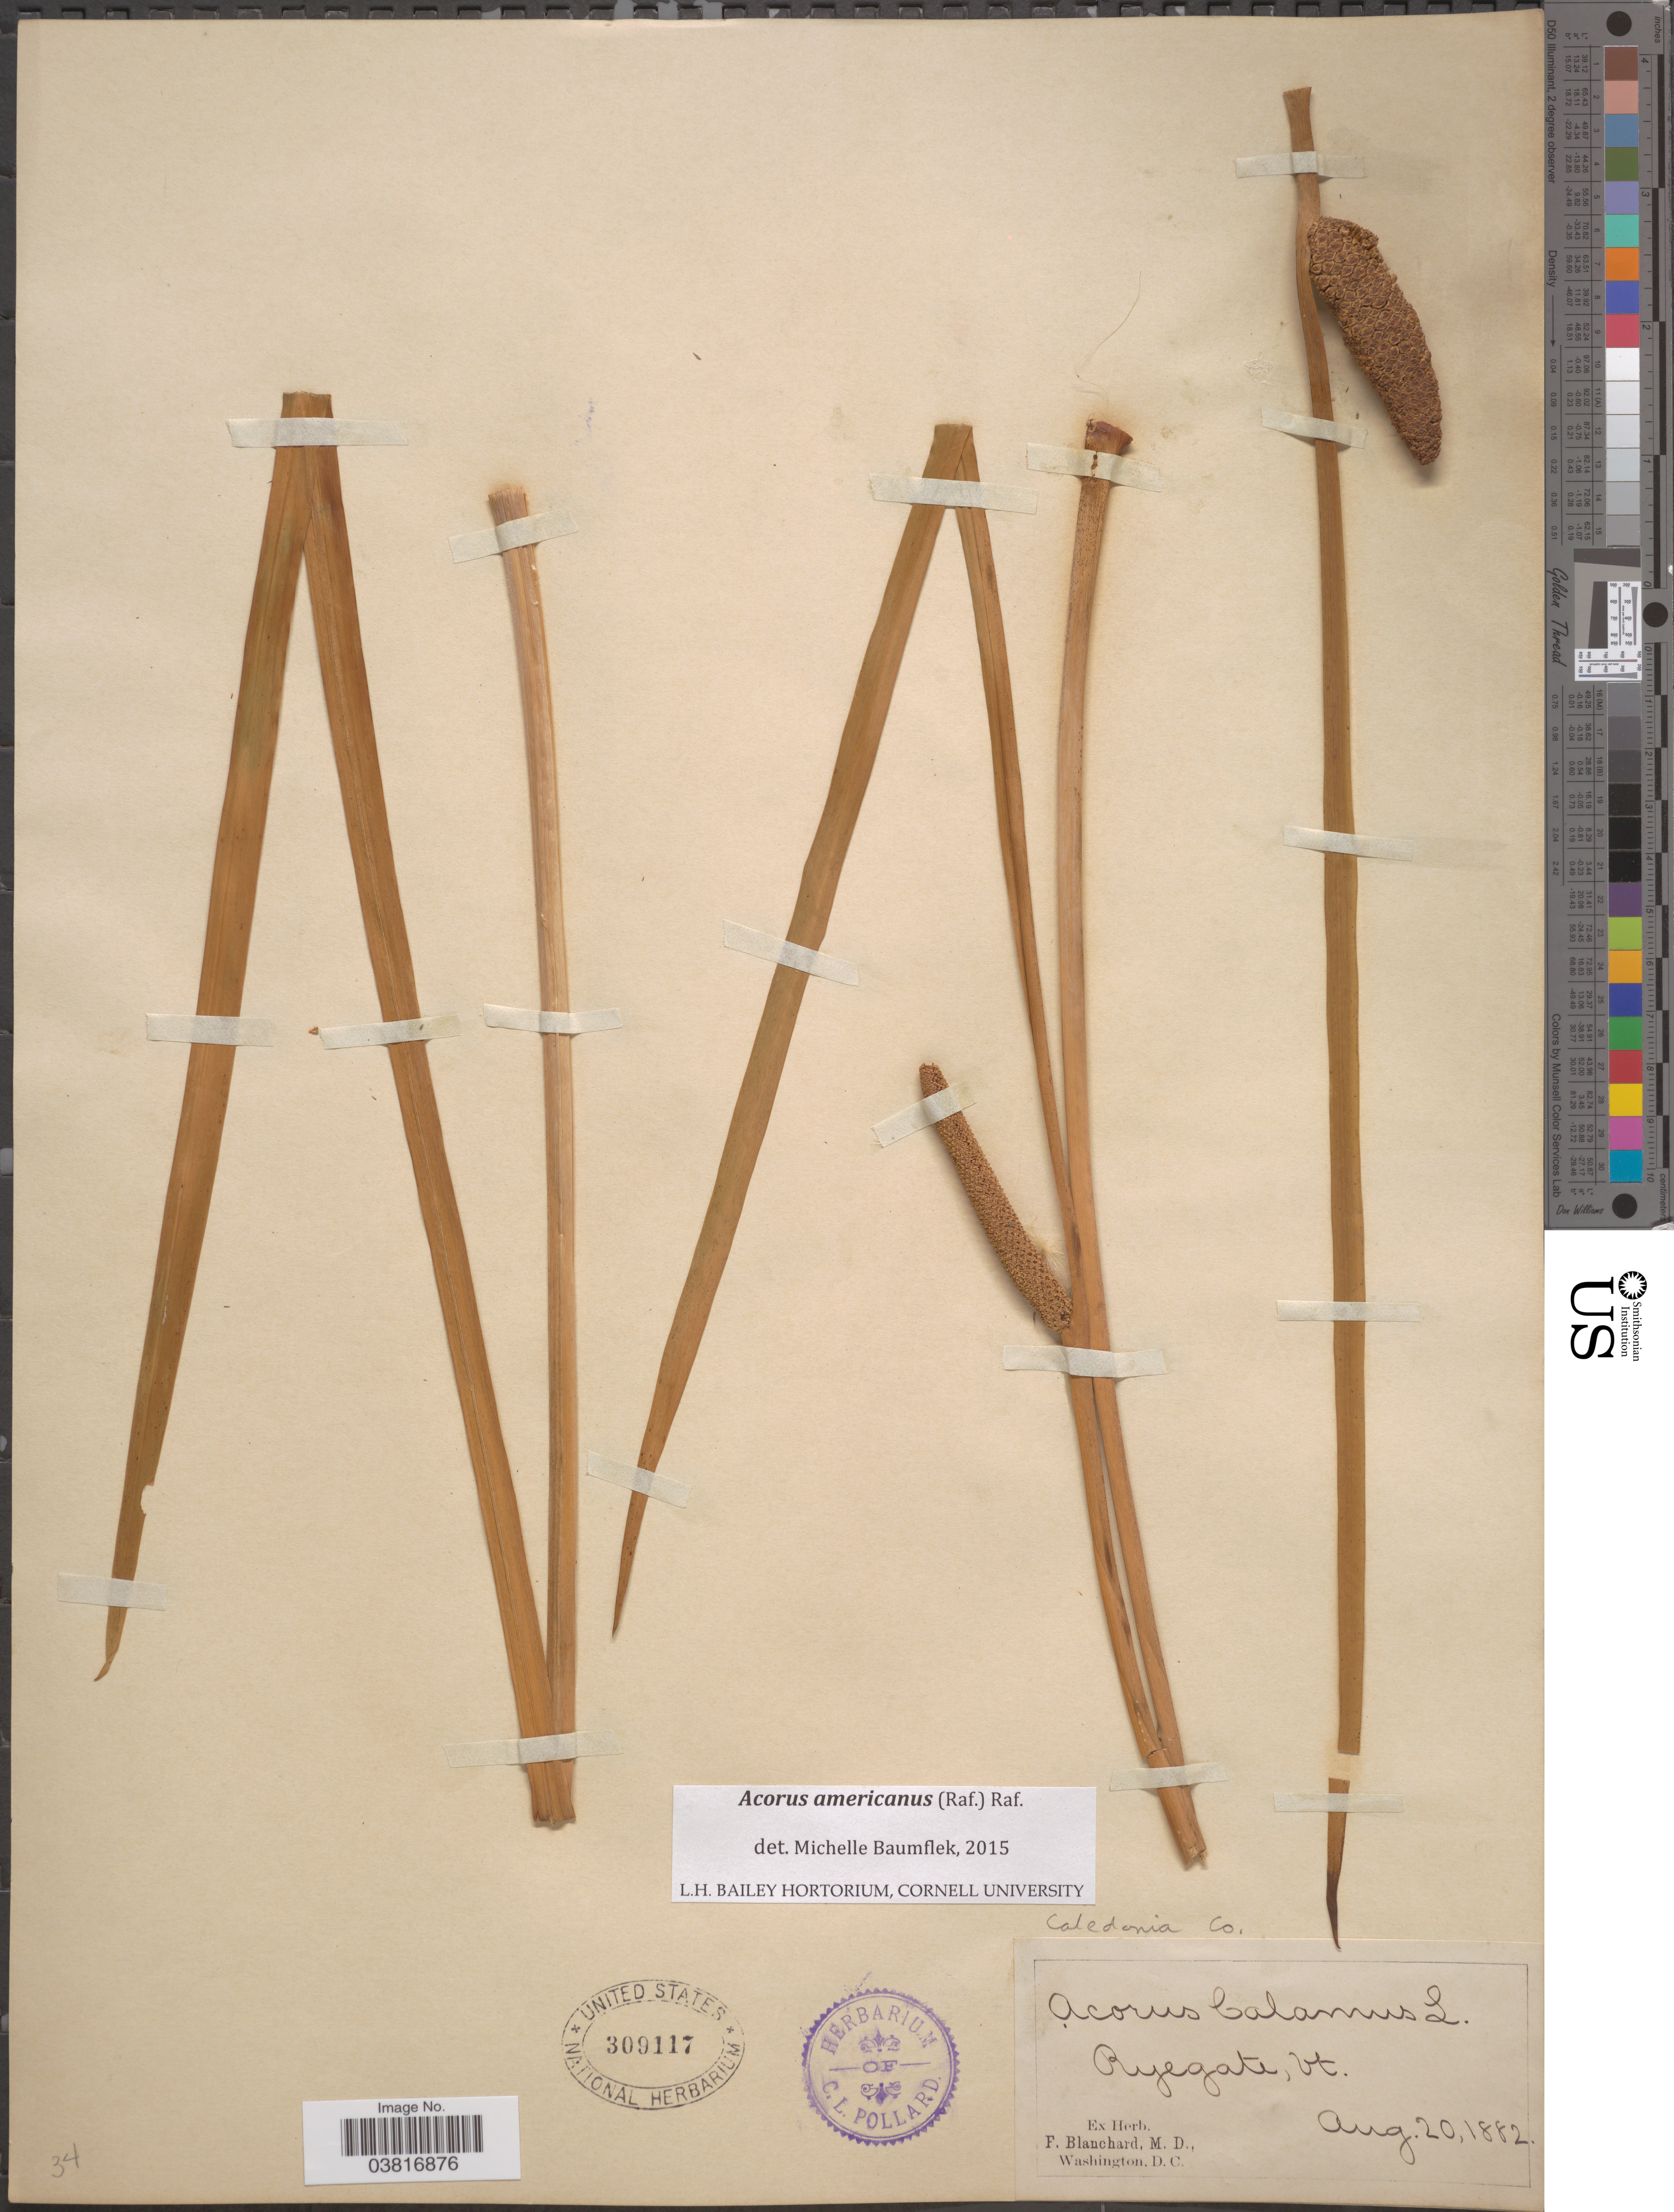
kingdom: Plantae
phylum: Tracheophyta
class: Liliopsida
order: Acorales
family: Acoraceae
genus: Acorus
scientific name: Acorus americanus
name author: (Raf.) Raf.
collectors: ex herb. F. Blanchard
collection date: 1882-08-20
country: United States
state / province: Vermont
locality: Caledonia Co. Ryegate.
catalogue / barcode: US 309117